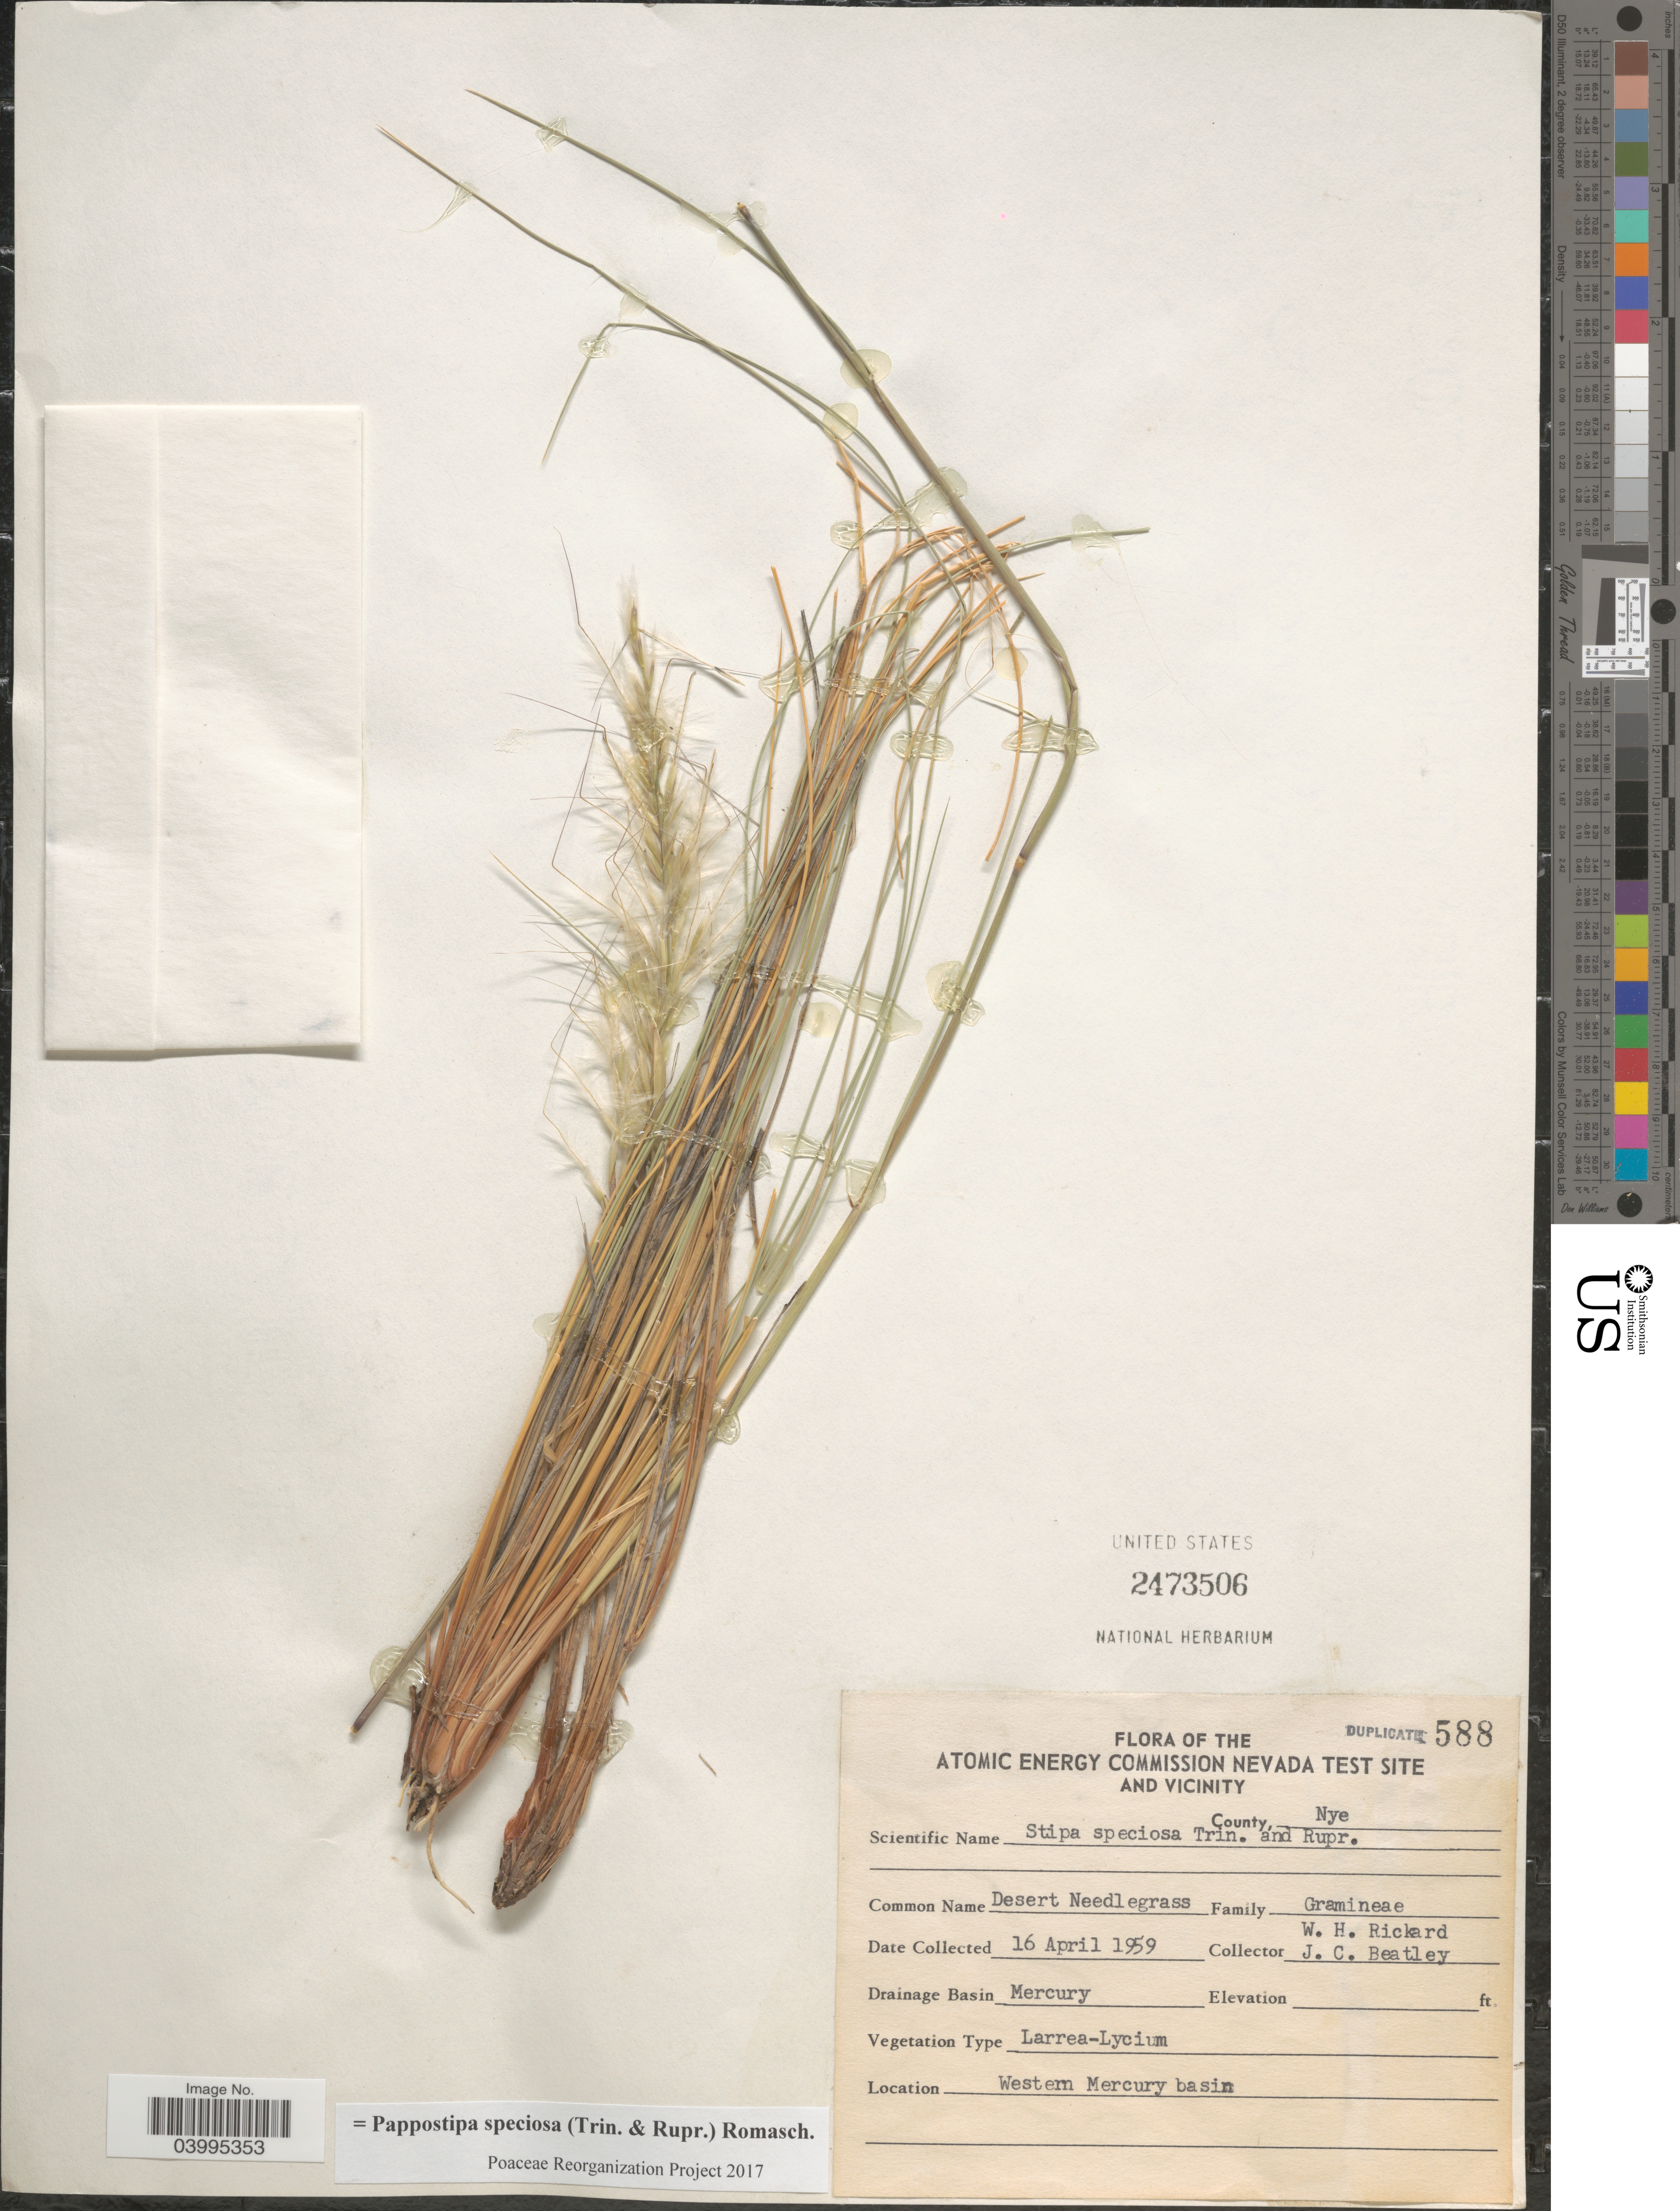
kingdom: Plantae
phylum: Tracheophyta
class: Liliopsida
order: Poales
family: Poaceae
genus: Pappostipa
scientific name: Pappostipa speciosa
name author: (Trin. & Rupr.) Romasch.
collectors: W. Rickard & J. C. Beatley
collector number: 588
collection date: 1959-04-16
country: United States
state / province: Nevada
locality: The U.S. Atomic Energy Commission Nevada Test Site and Vicinity. County Nye. Drainage Basin Mercury. Western Mercury basin.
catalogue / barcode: US 2473506